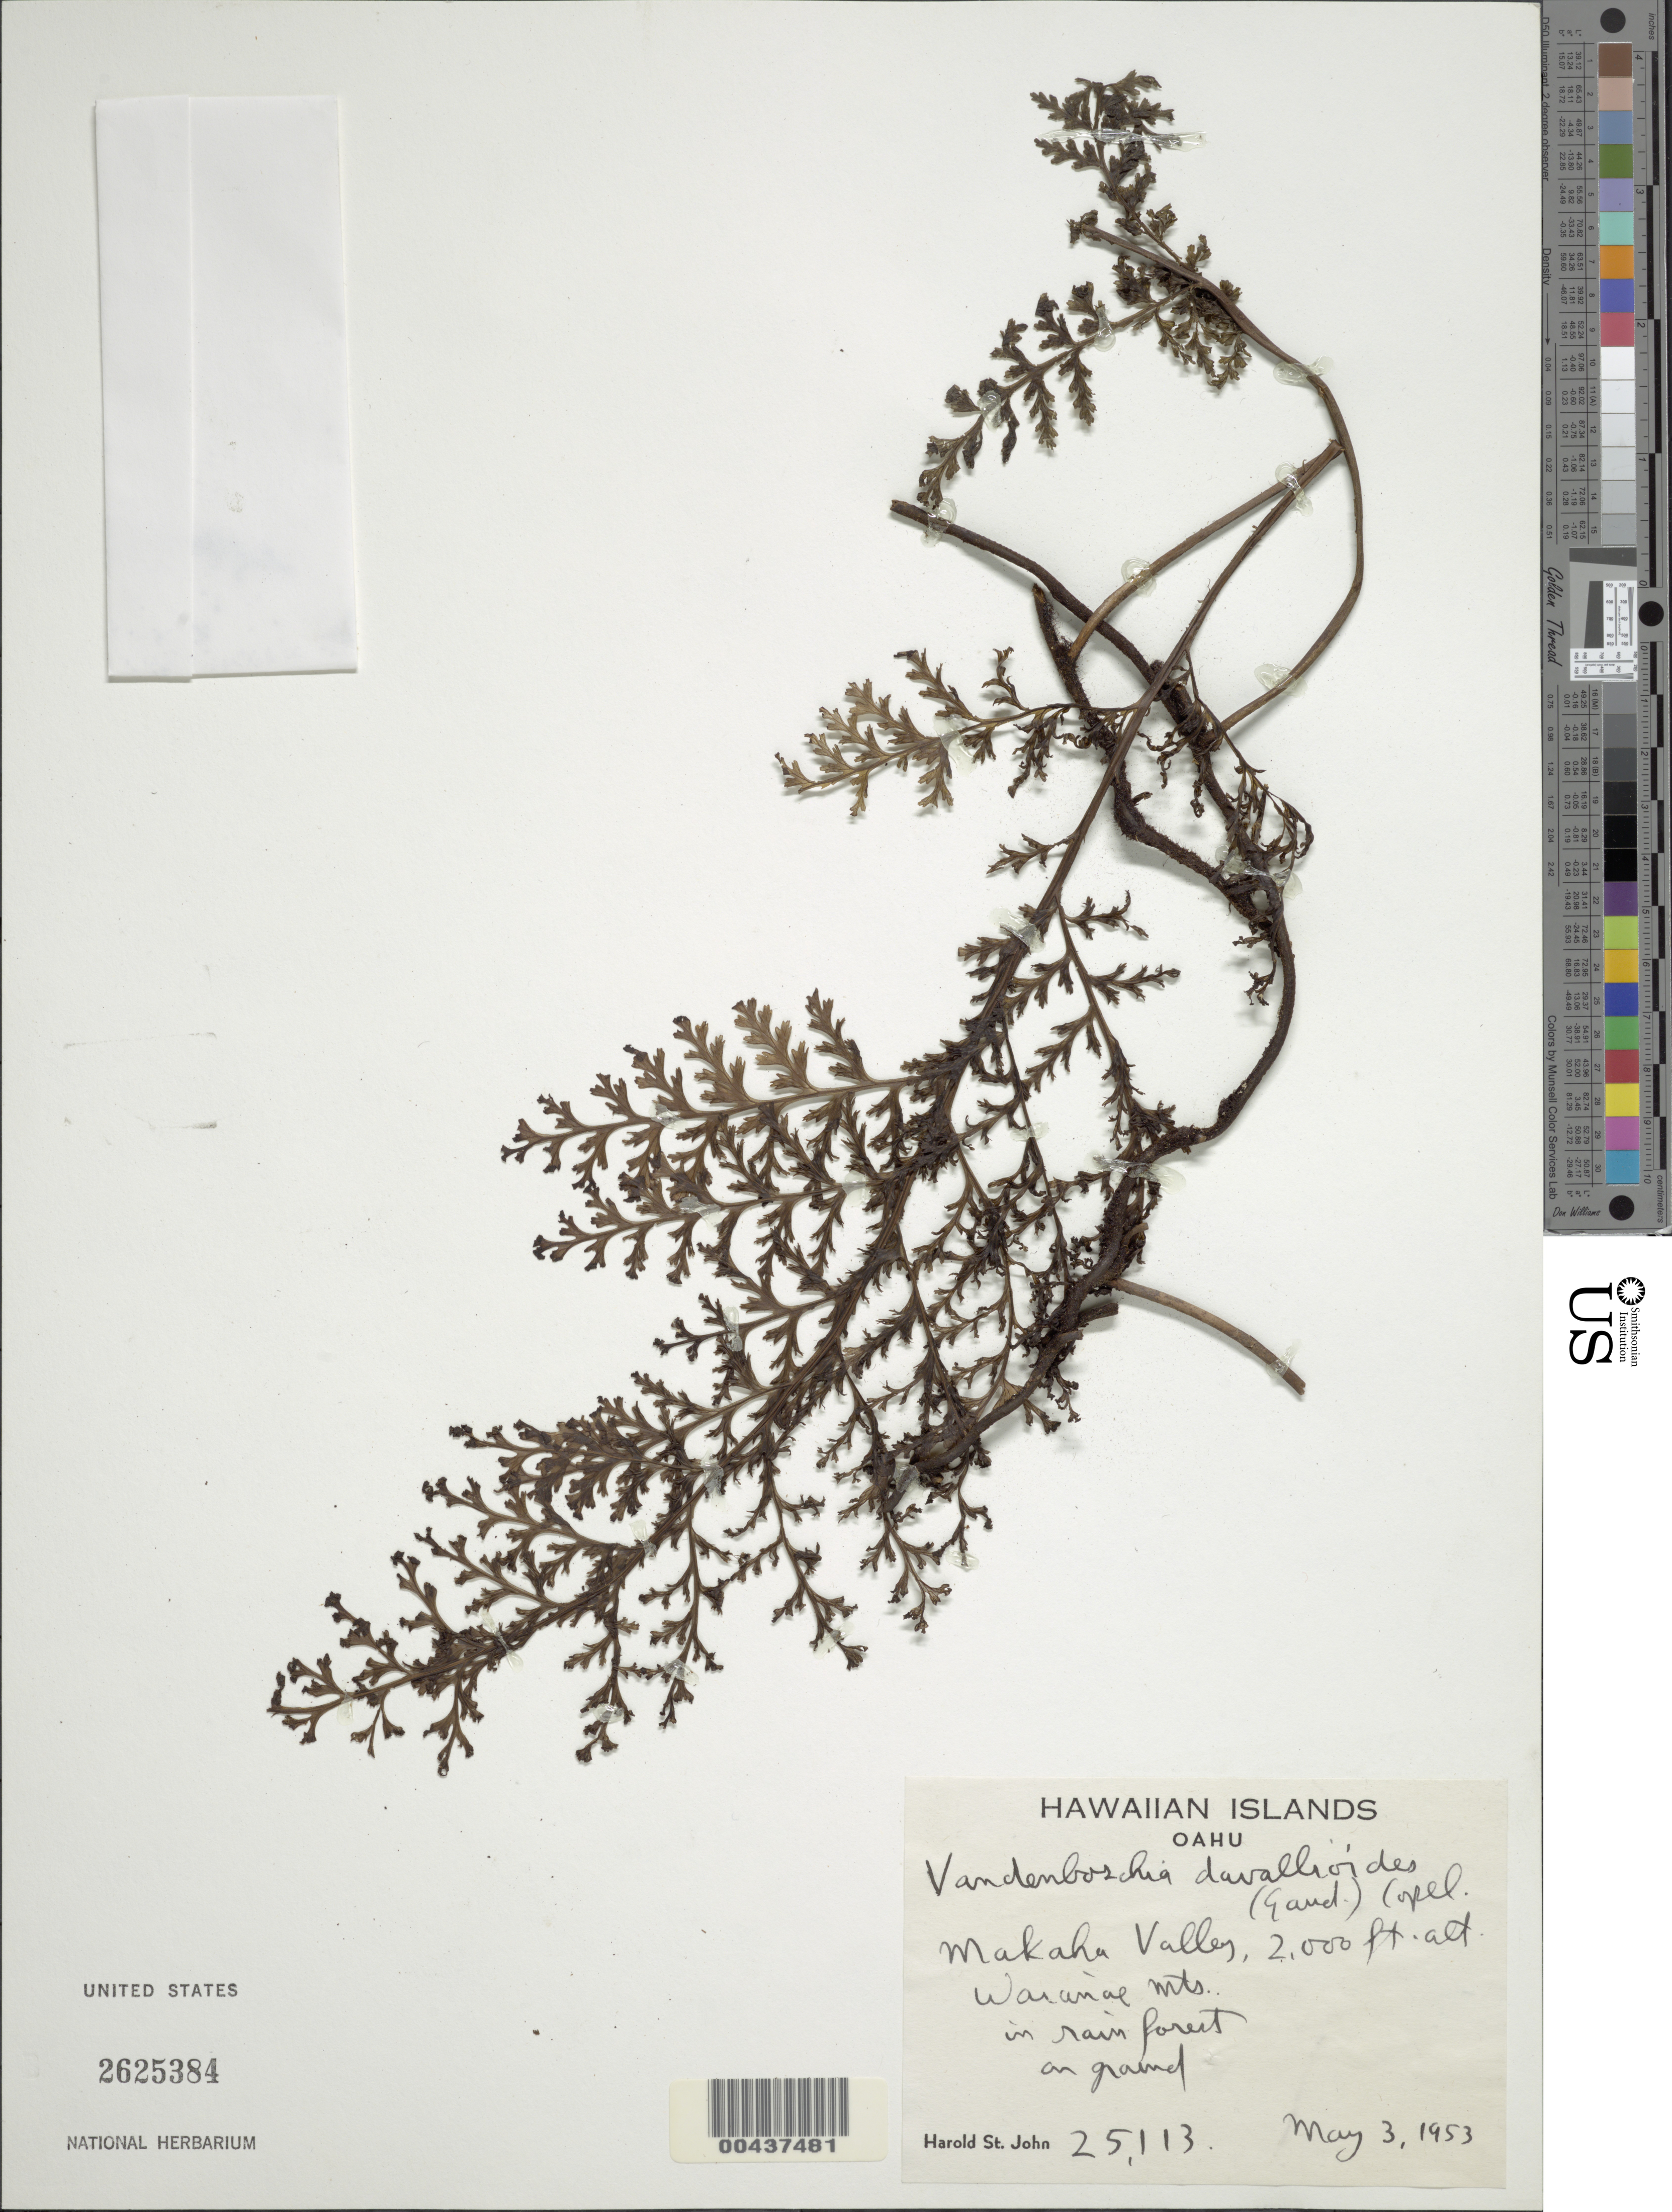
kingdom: Plantae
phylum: Tracheophyta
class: Polypodiopsida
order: Hymenophyllales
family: Hymenophyllaceae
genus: Vandenboschia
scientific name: Vandenboschia davallioides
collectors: H. St. John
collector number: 25113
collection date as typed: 3 May 1953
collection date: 1953-05-03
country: United States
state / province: Hawaii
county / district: Honolulu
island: Oahu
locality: Makahu Valley, Waianae Mts.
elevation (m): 610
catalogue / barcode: US 2625384